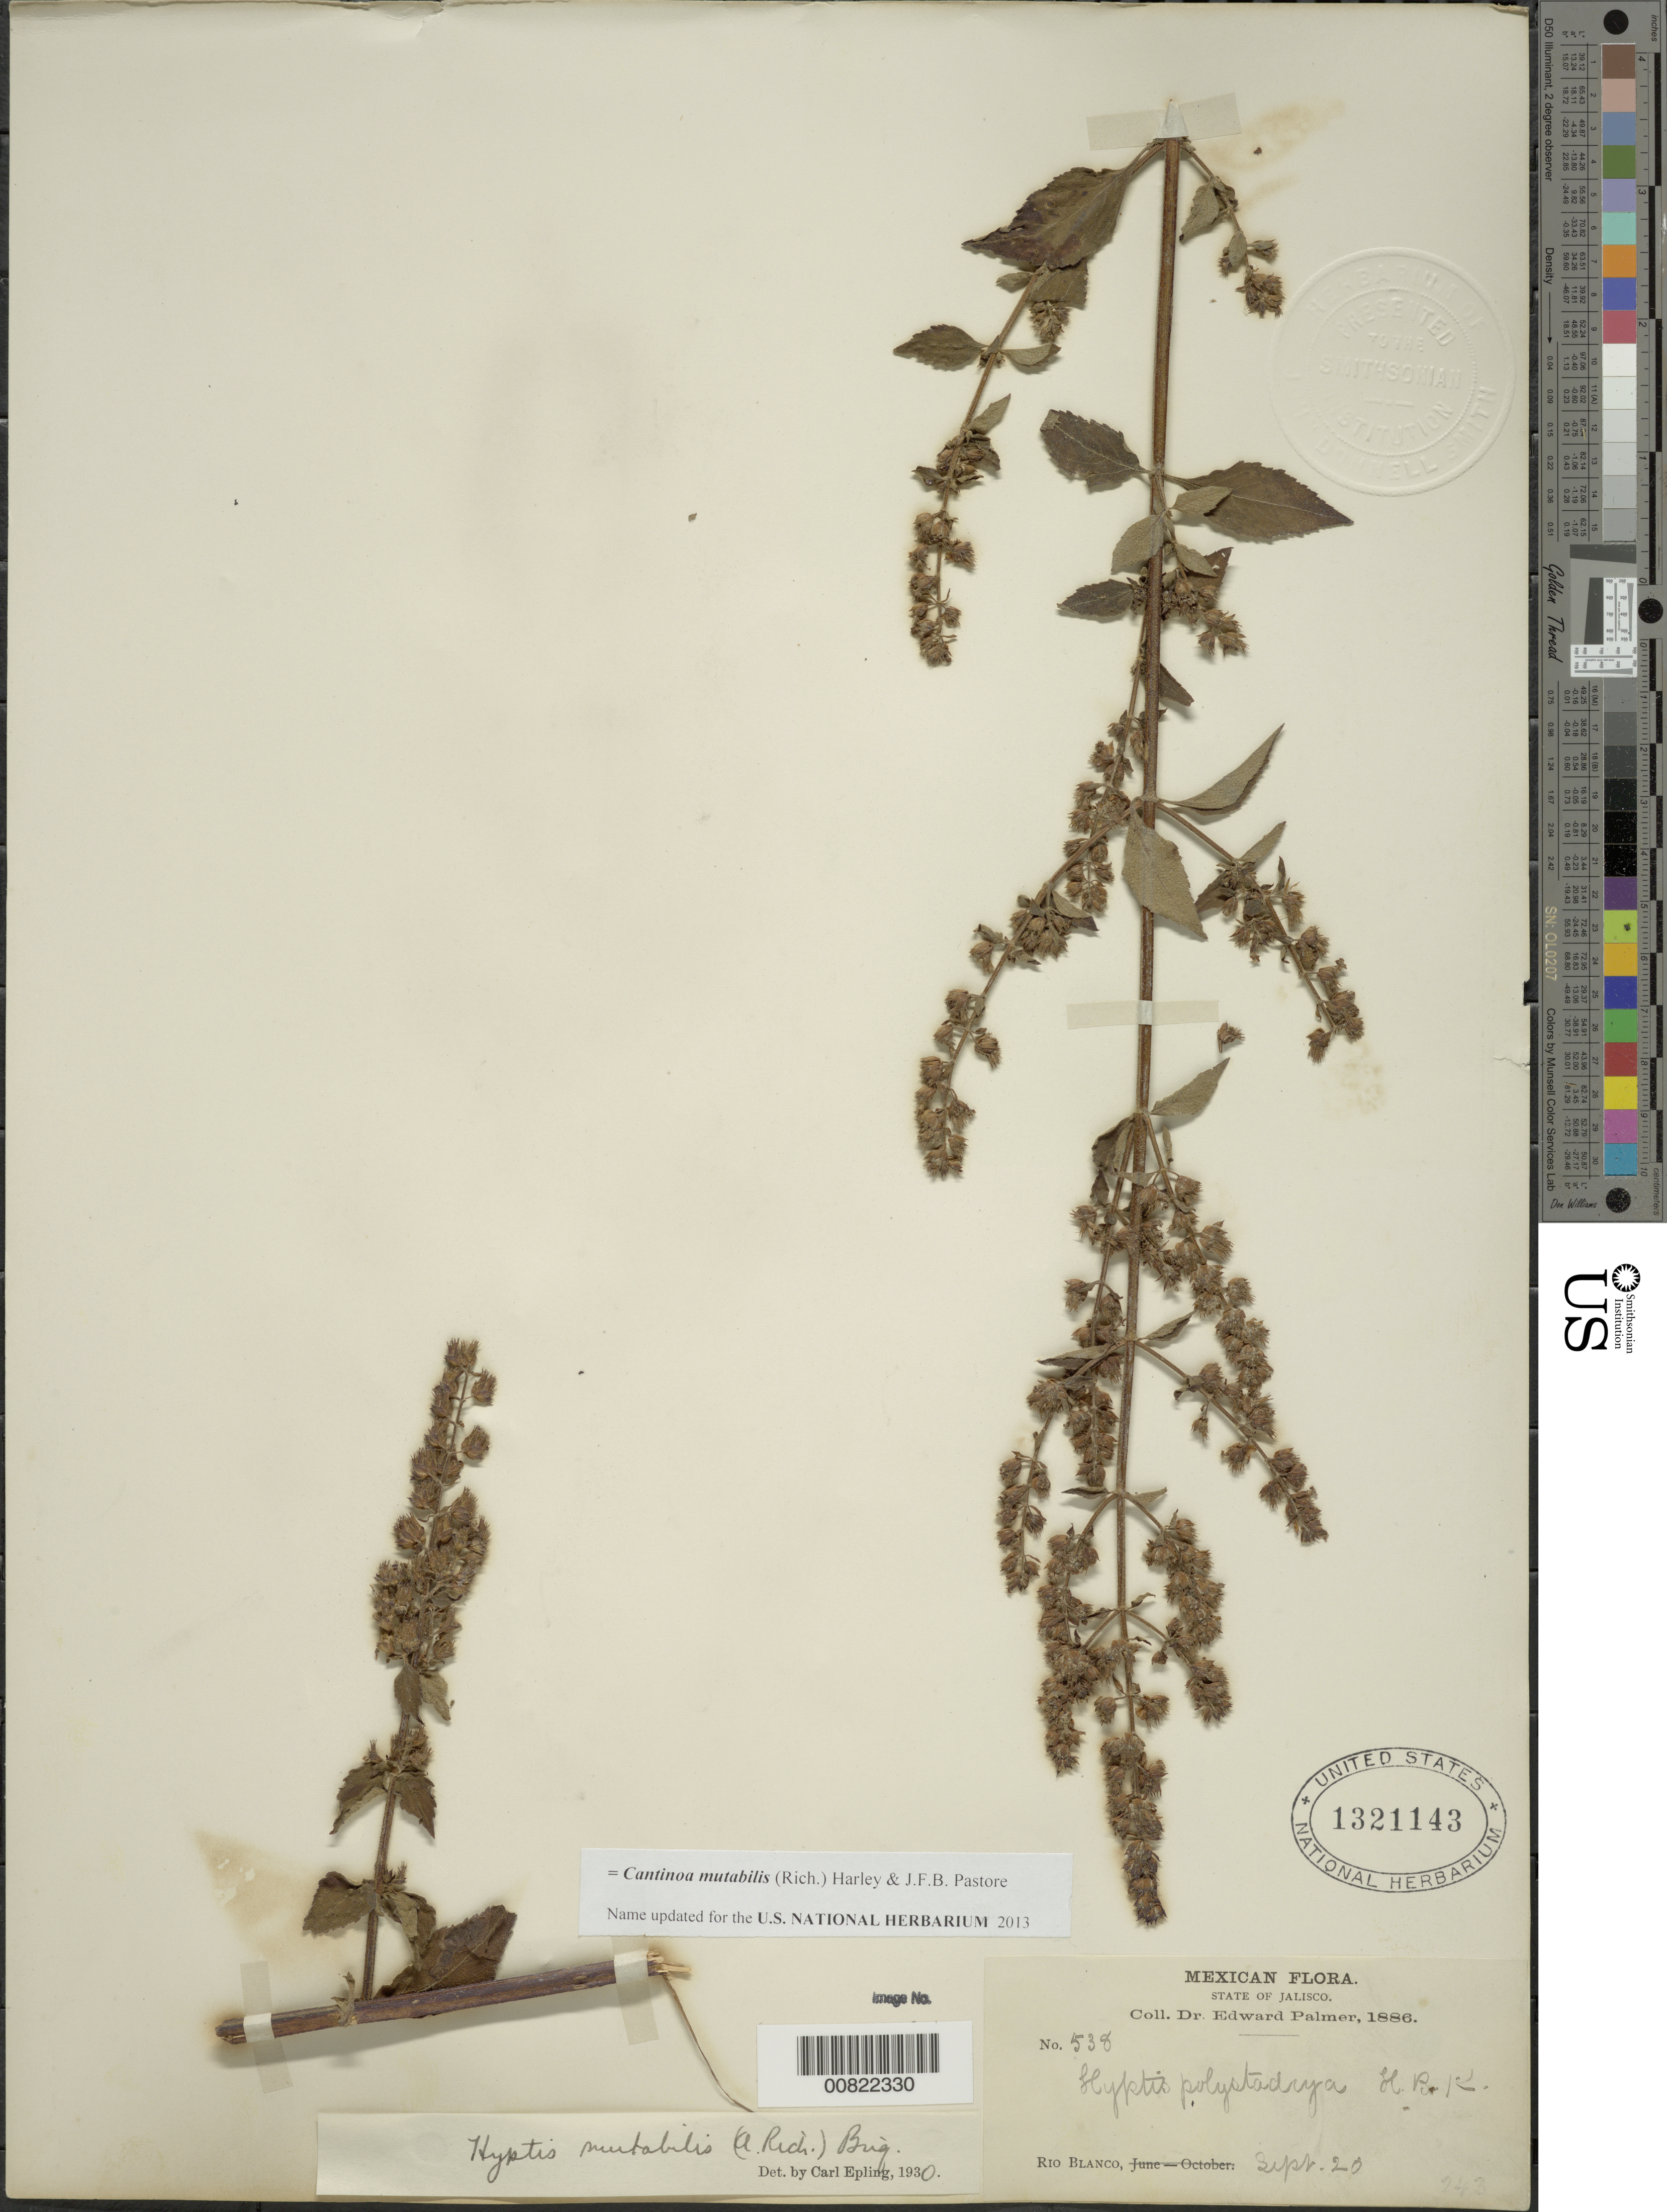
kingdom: Plantae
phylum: Tracheophyta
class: Magnoliopsida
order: Lamiales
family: Lamiaceae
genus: Cantinoa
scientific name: Cantinoa mutabilis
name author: (Epling) Harley & J.F.B. Pastore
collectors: E. Palmer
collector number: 538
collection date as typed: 20 Sep 1886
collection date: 1886-09-20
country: Mexico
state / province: Jalisco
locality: Rio Blanco, Jalisco.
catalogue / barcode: US 1321143